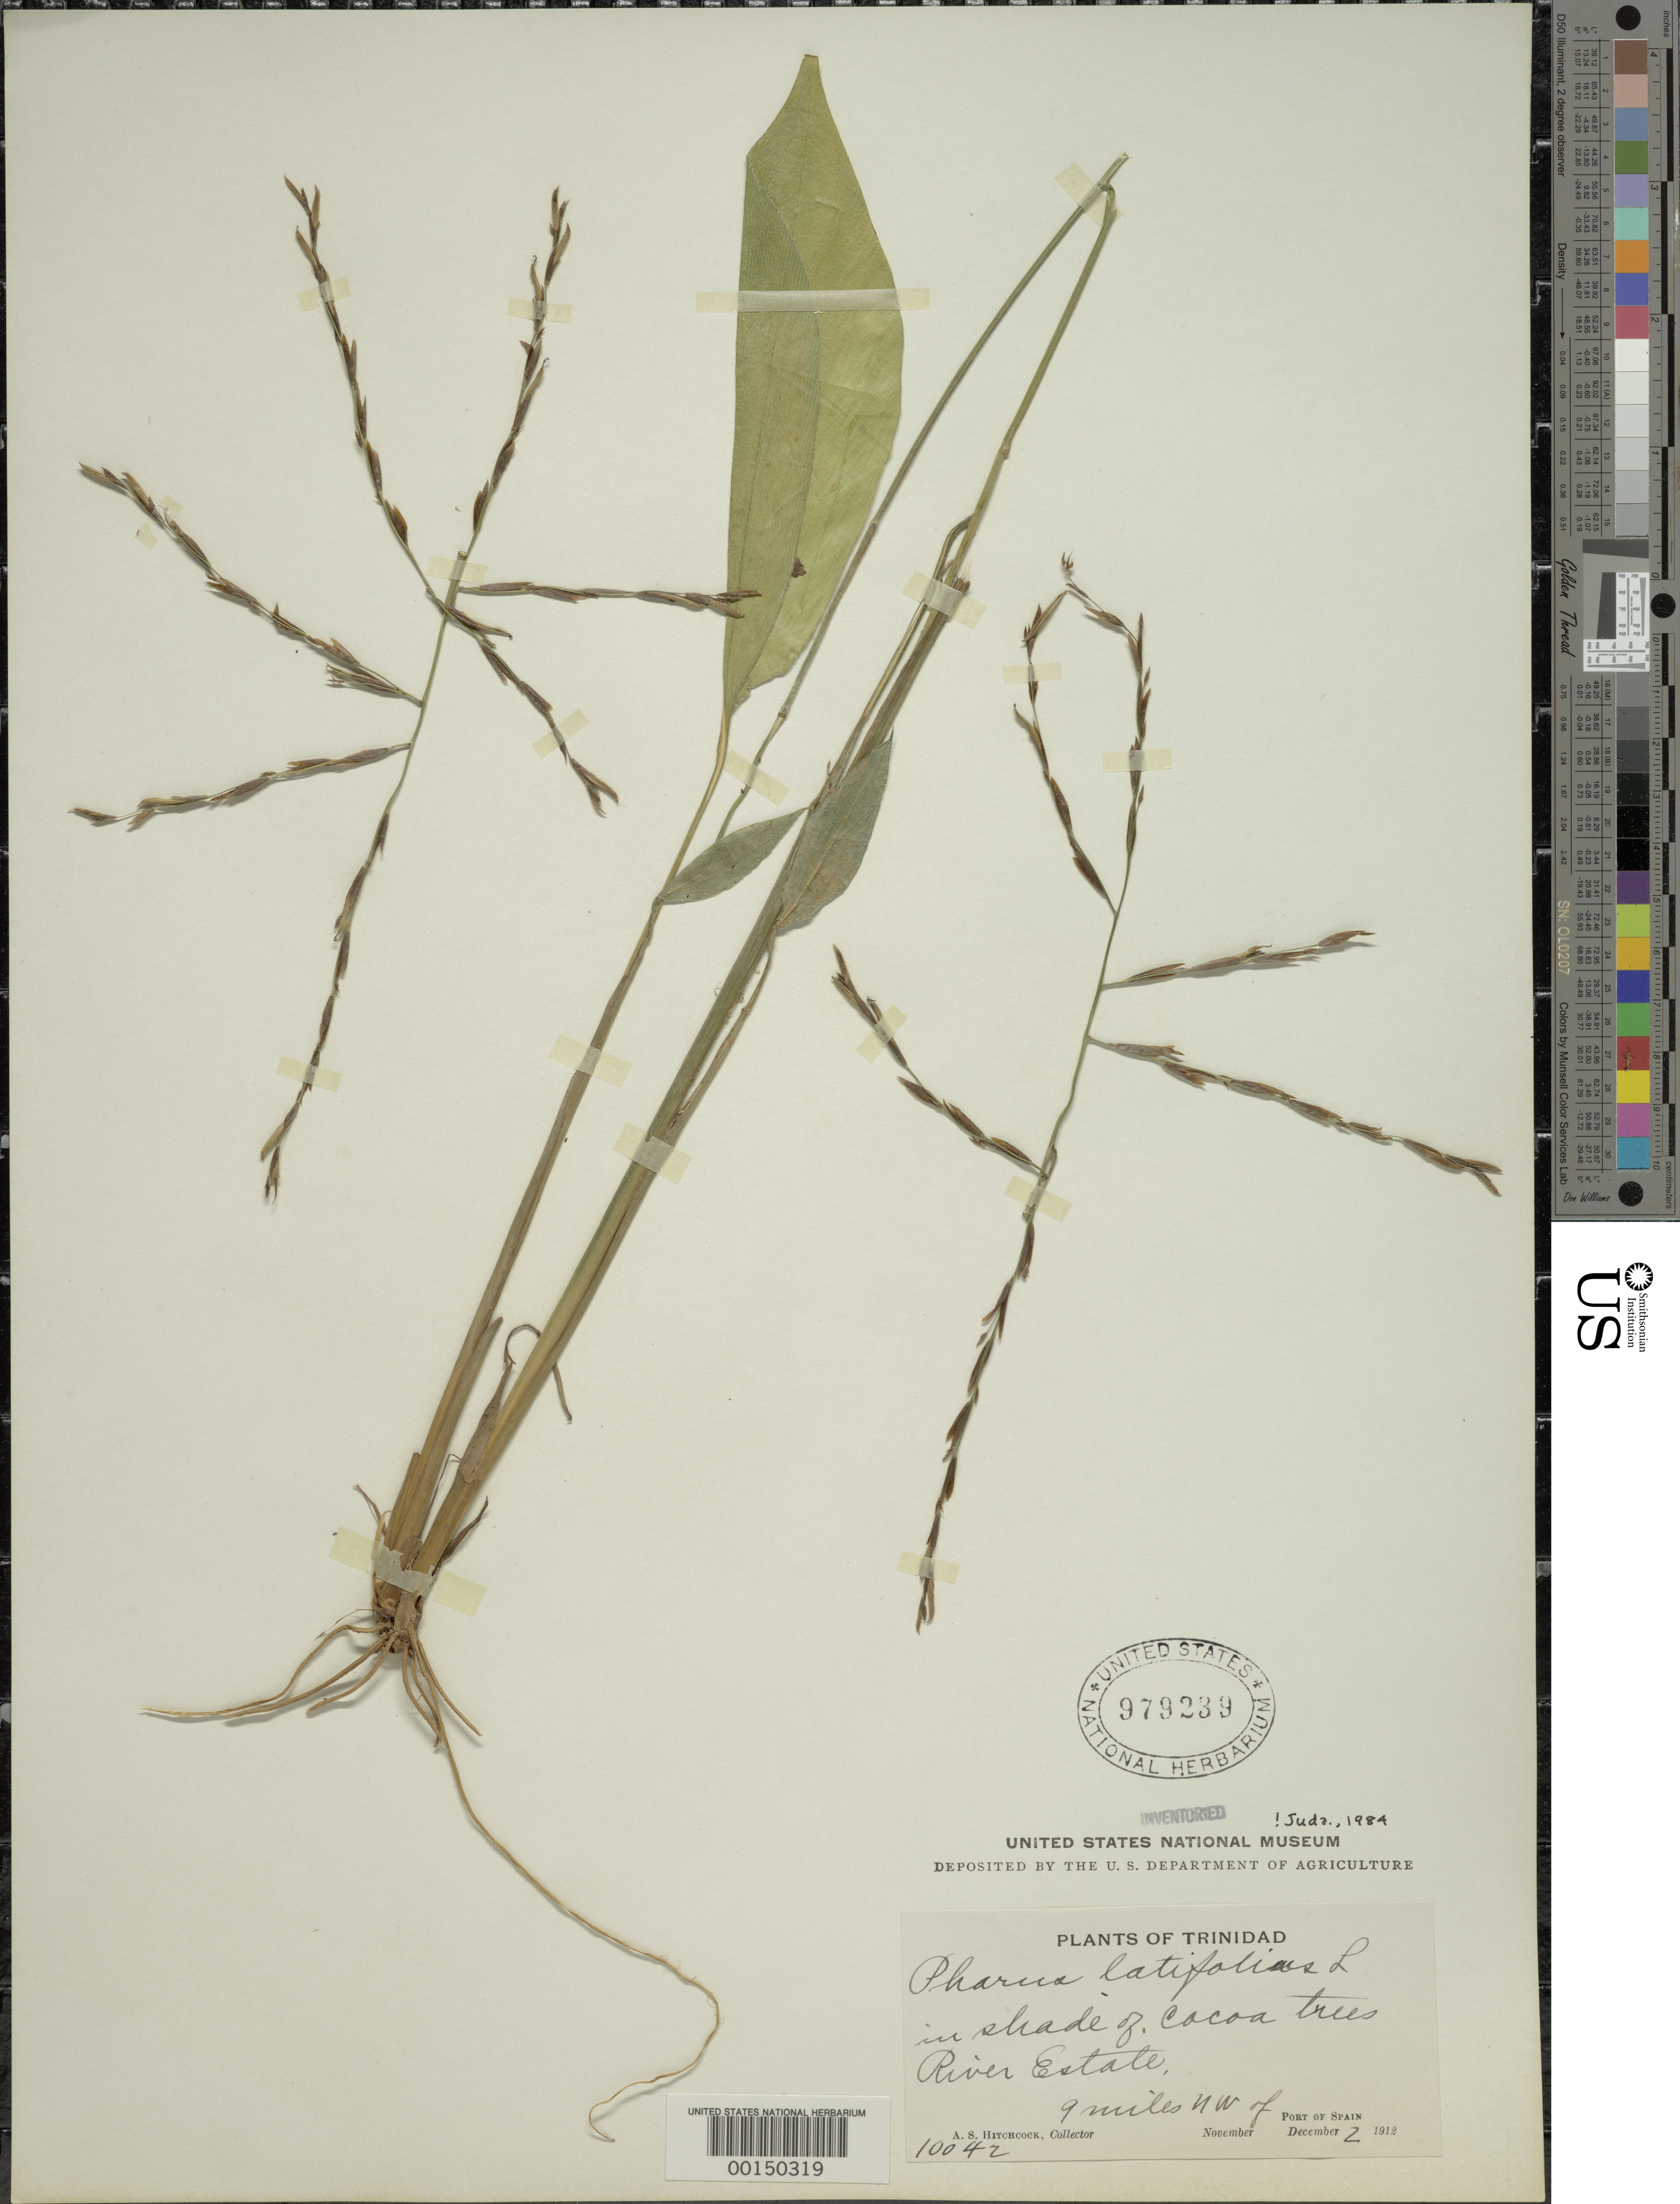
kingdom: Plantae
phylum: Tracheophyta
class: Liliopsida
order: Poales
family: Poaceae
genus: Pharus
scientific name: Pharus latifolius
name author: L.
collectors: A. S. Hitchcock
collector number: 10042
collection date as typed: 02 Dec 1912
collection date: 1912-12-02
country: Trinidad and Tobago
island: Trinidad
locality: Port of spain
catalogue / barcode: US 979239